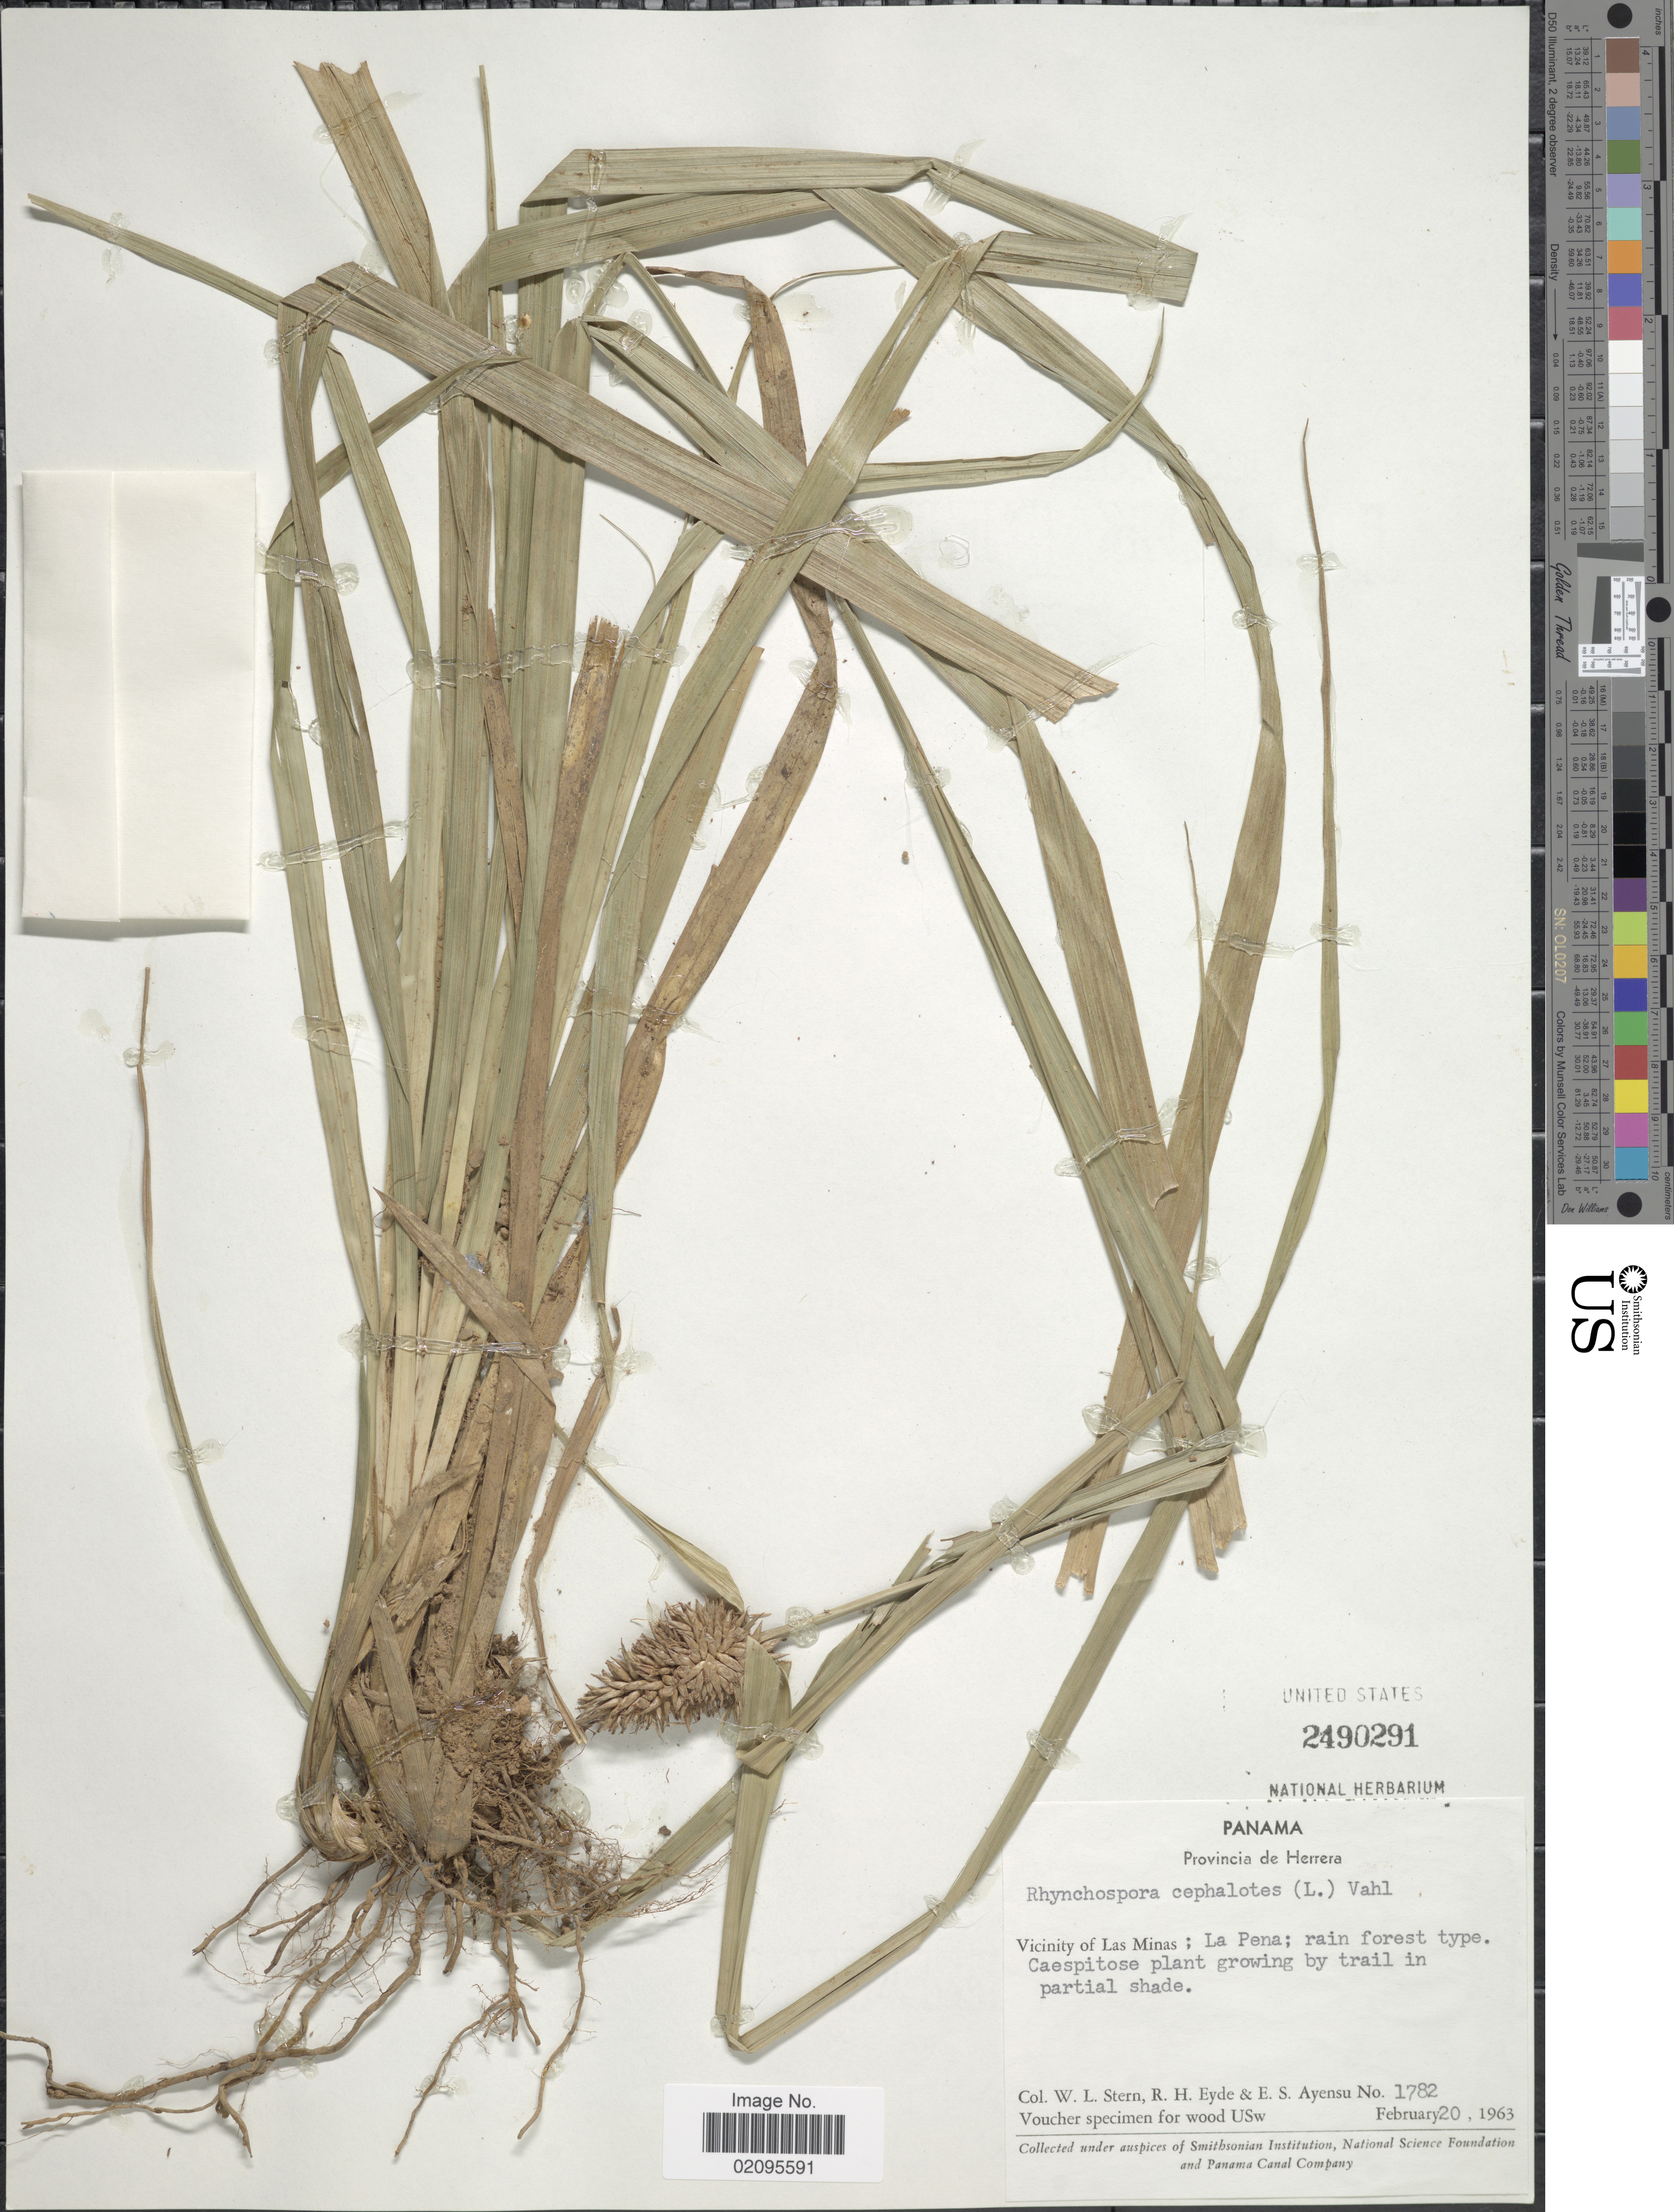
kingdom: Plantae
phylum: Tracheophyta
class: Liliopsida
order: Poales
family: Cyperaceae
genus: Rhynchospora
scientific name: Rhynchospora cephalotes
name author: (L.) Vahl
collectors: W. L. Stern, R. H. Eyde & E. S. Ayensu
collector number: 1782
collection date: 1963-02-20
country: Panama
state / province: Herrera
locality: Vicinity of Las Minas; La Pena; rain forest type.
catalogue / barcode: US 2490291